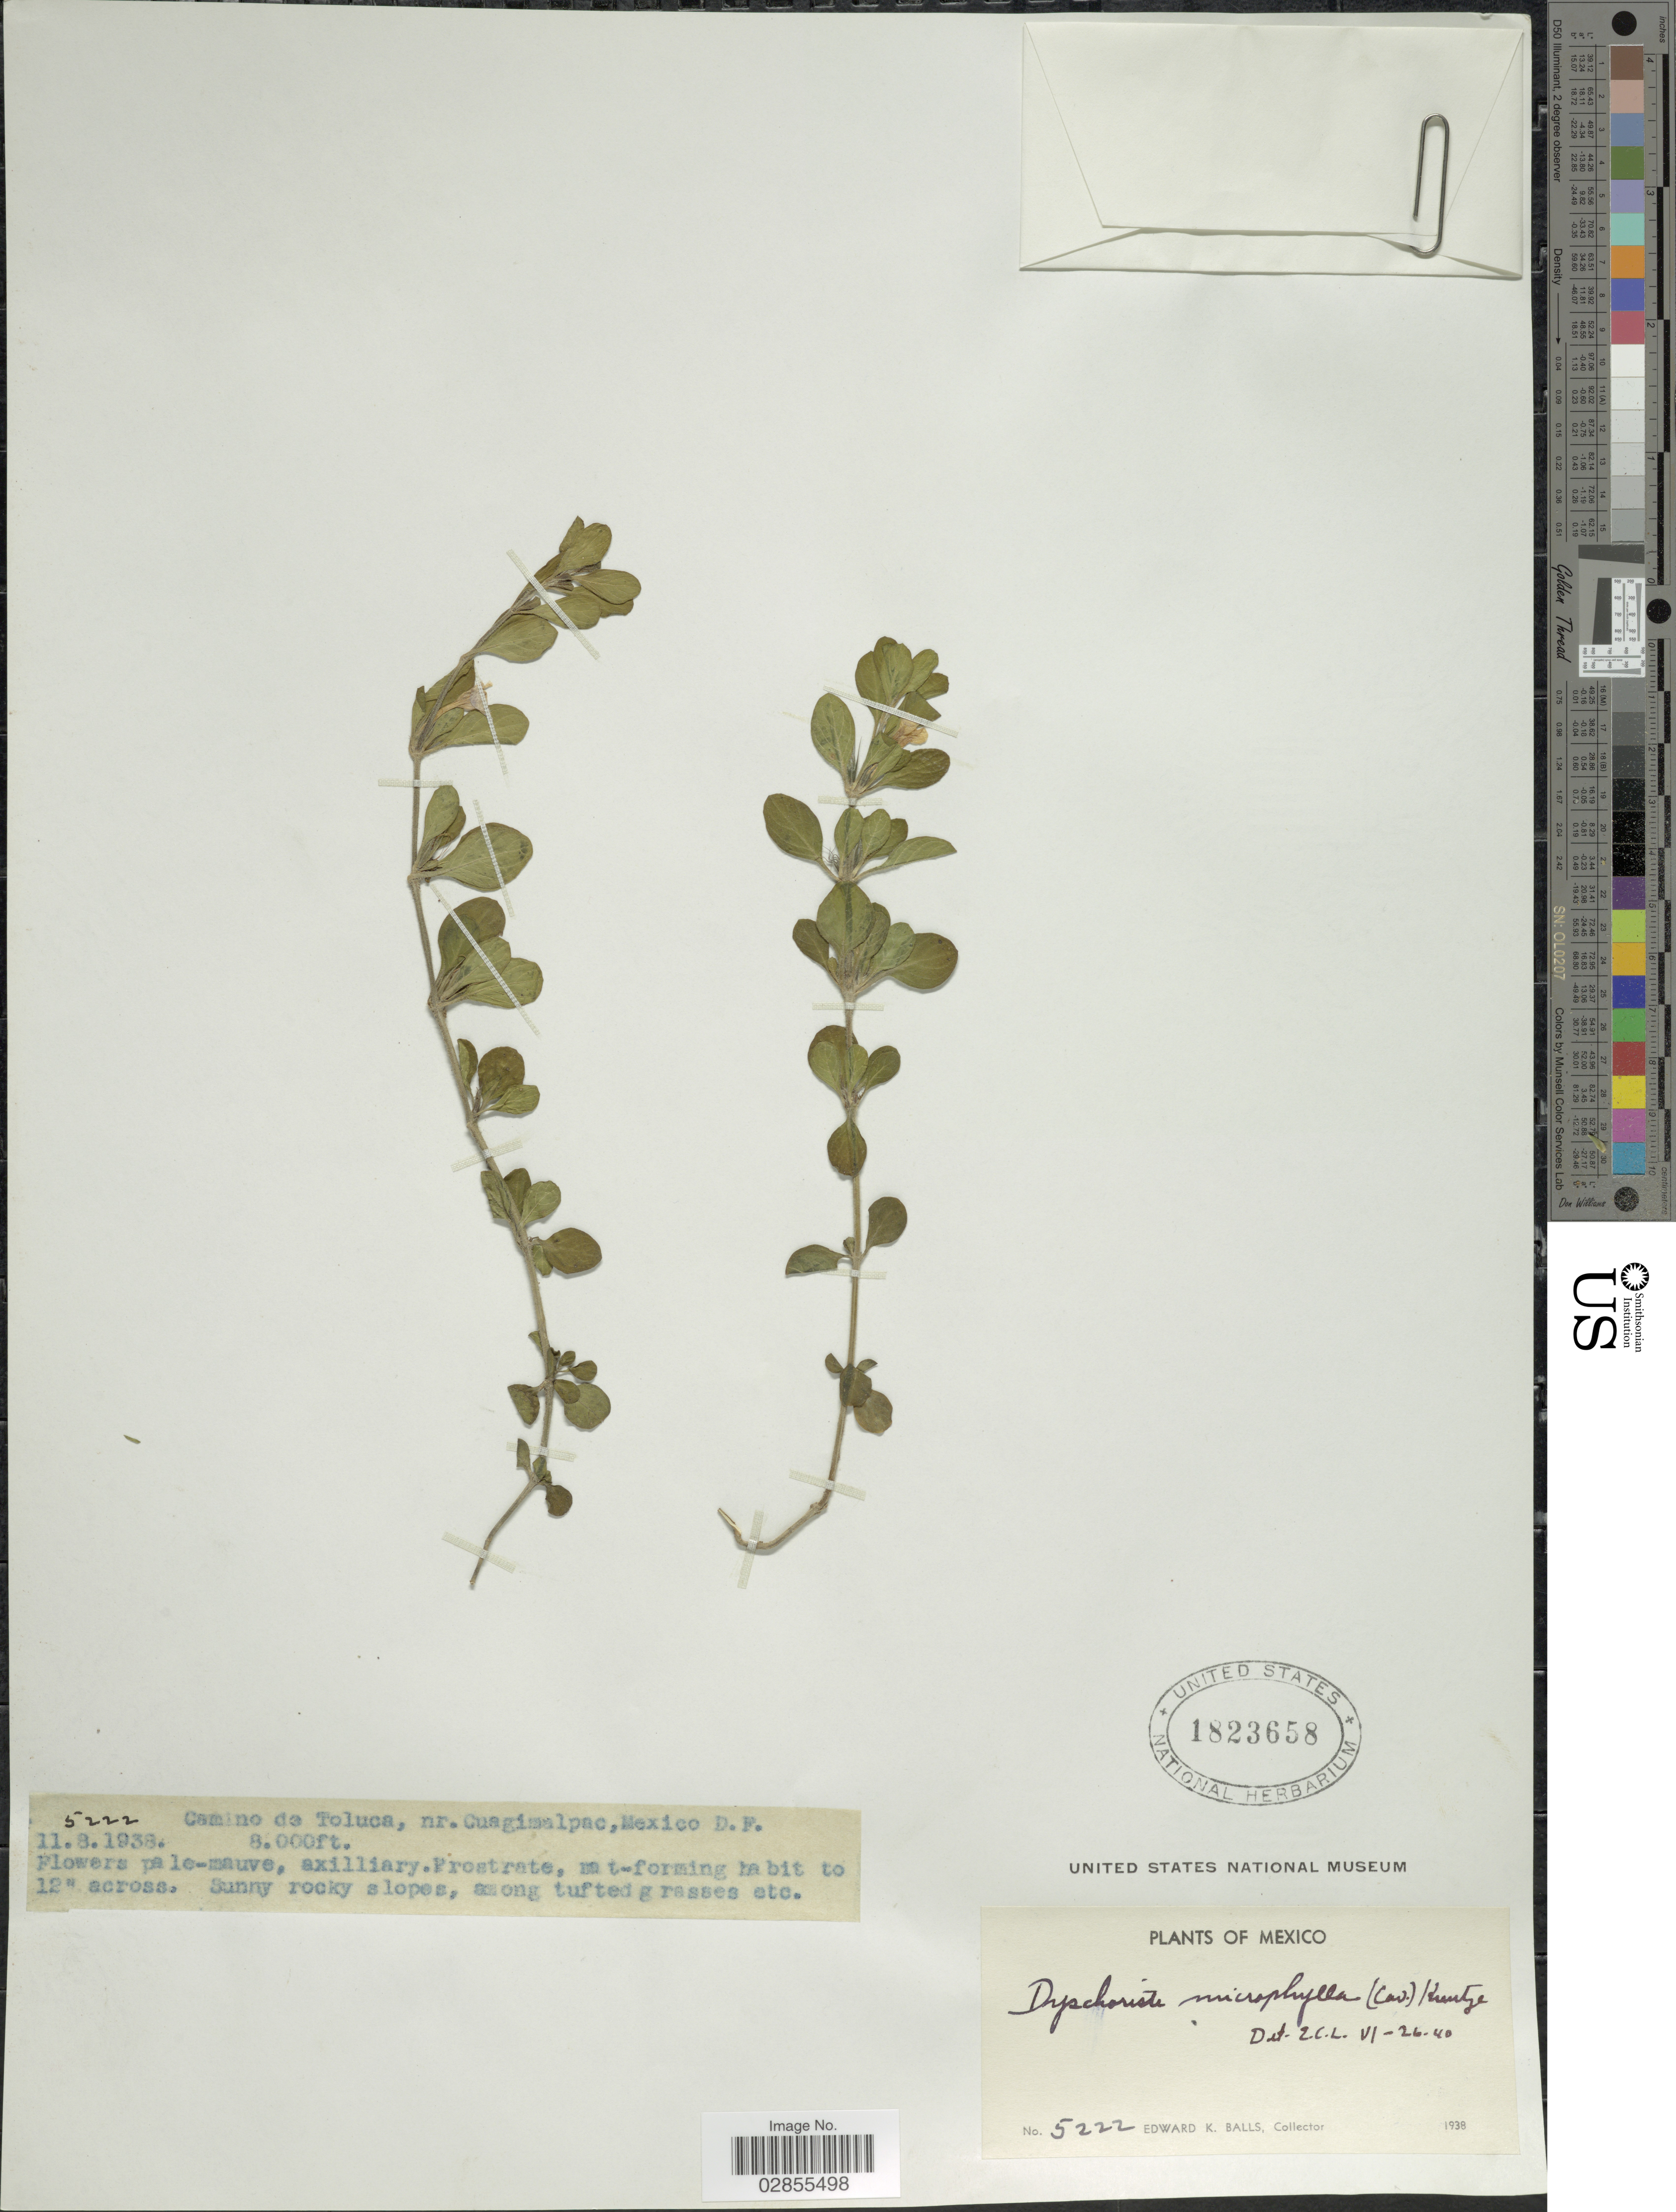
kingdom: Plantae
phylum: Tracheophyta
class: Magnoliopsida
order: Lamiales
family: Acanthaceae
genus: Dyschoriste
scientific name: Dyschoriste microphylla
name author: (Cav.) Kuntze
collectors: E. K. Balls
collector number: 5222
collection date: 1938-08-11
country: Mexico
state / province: Distrito Federal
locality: Camino de Toluca, nr. Cuagimalpac.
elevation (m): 2438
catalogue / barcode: US 1823658